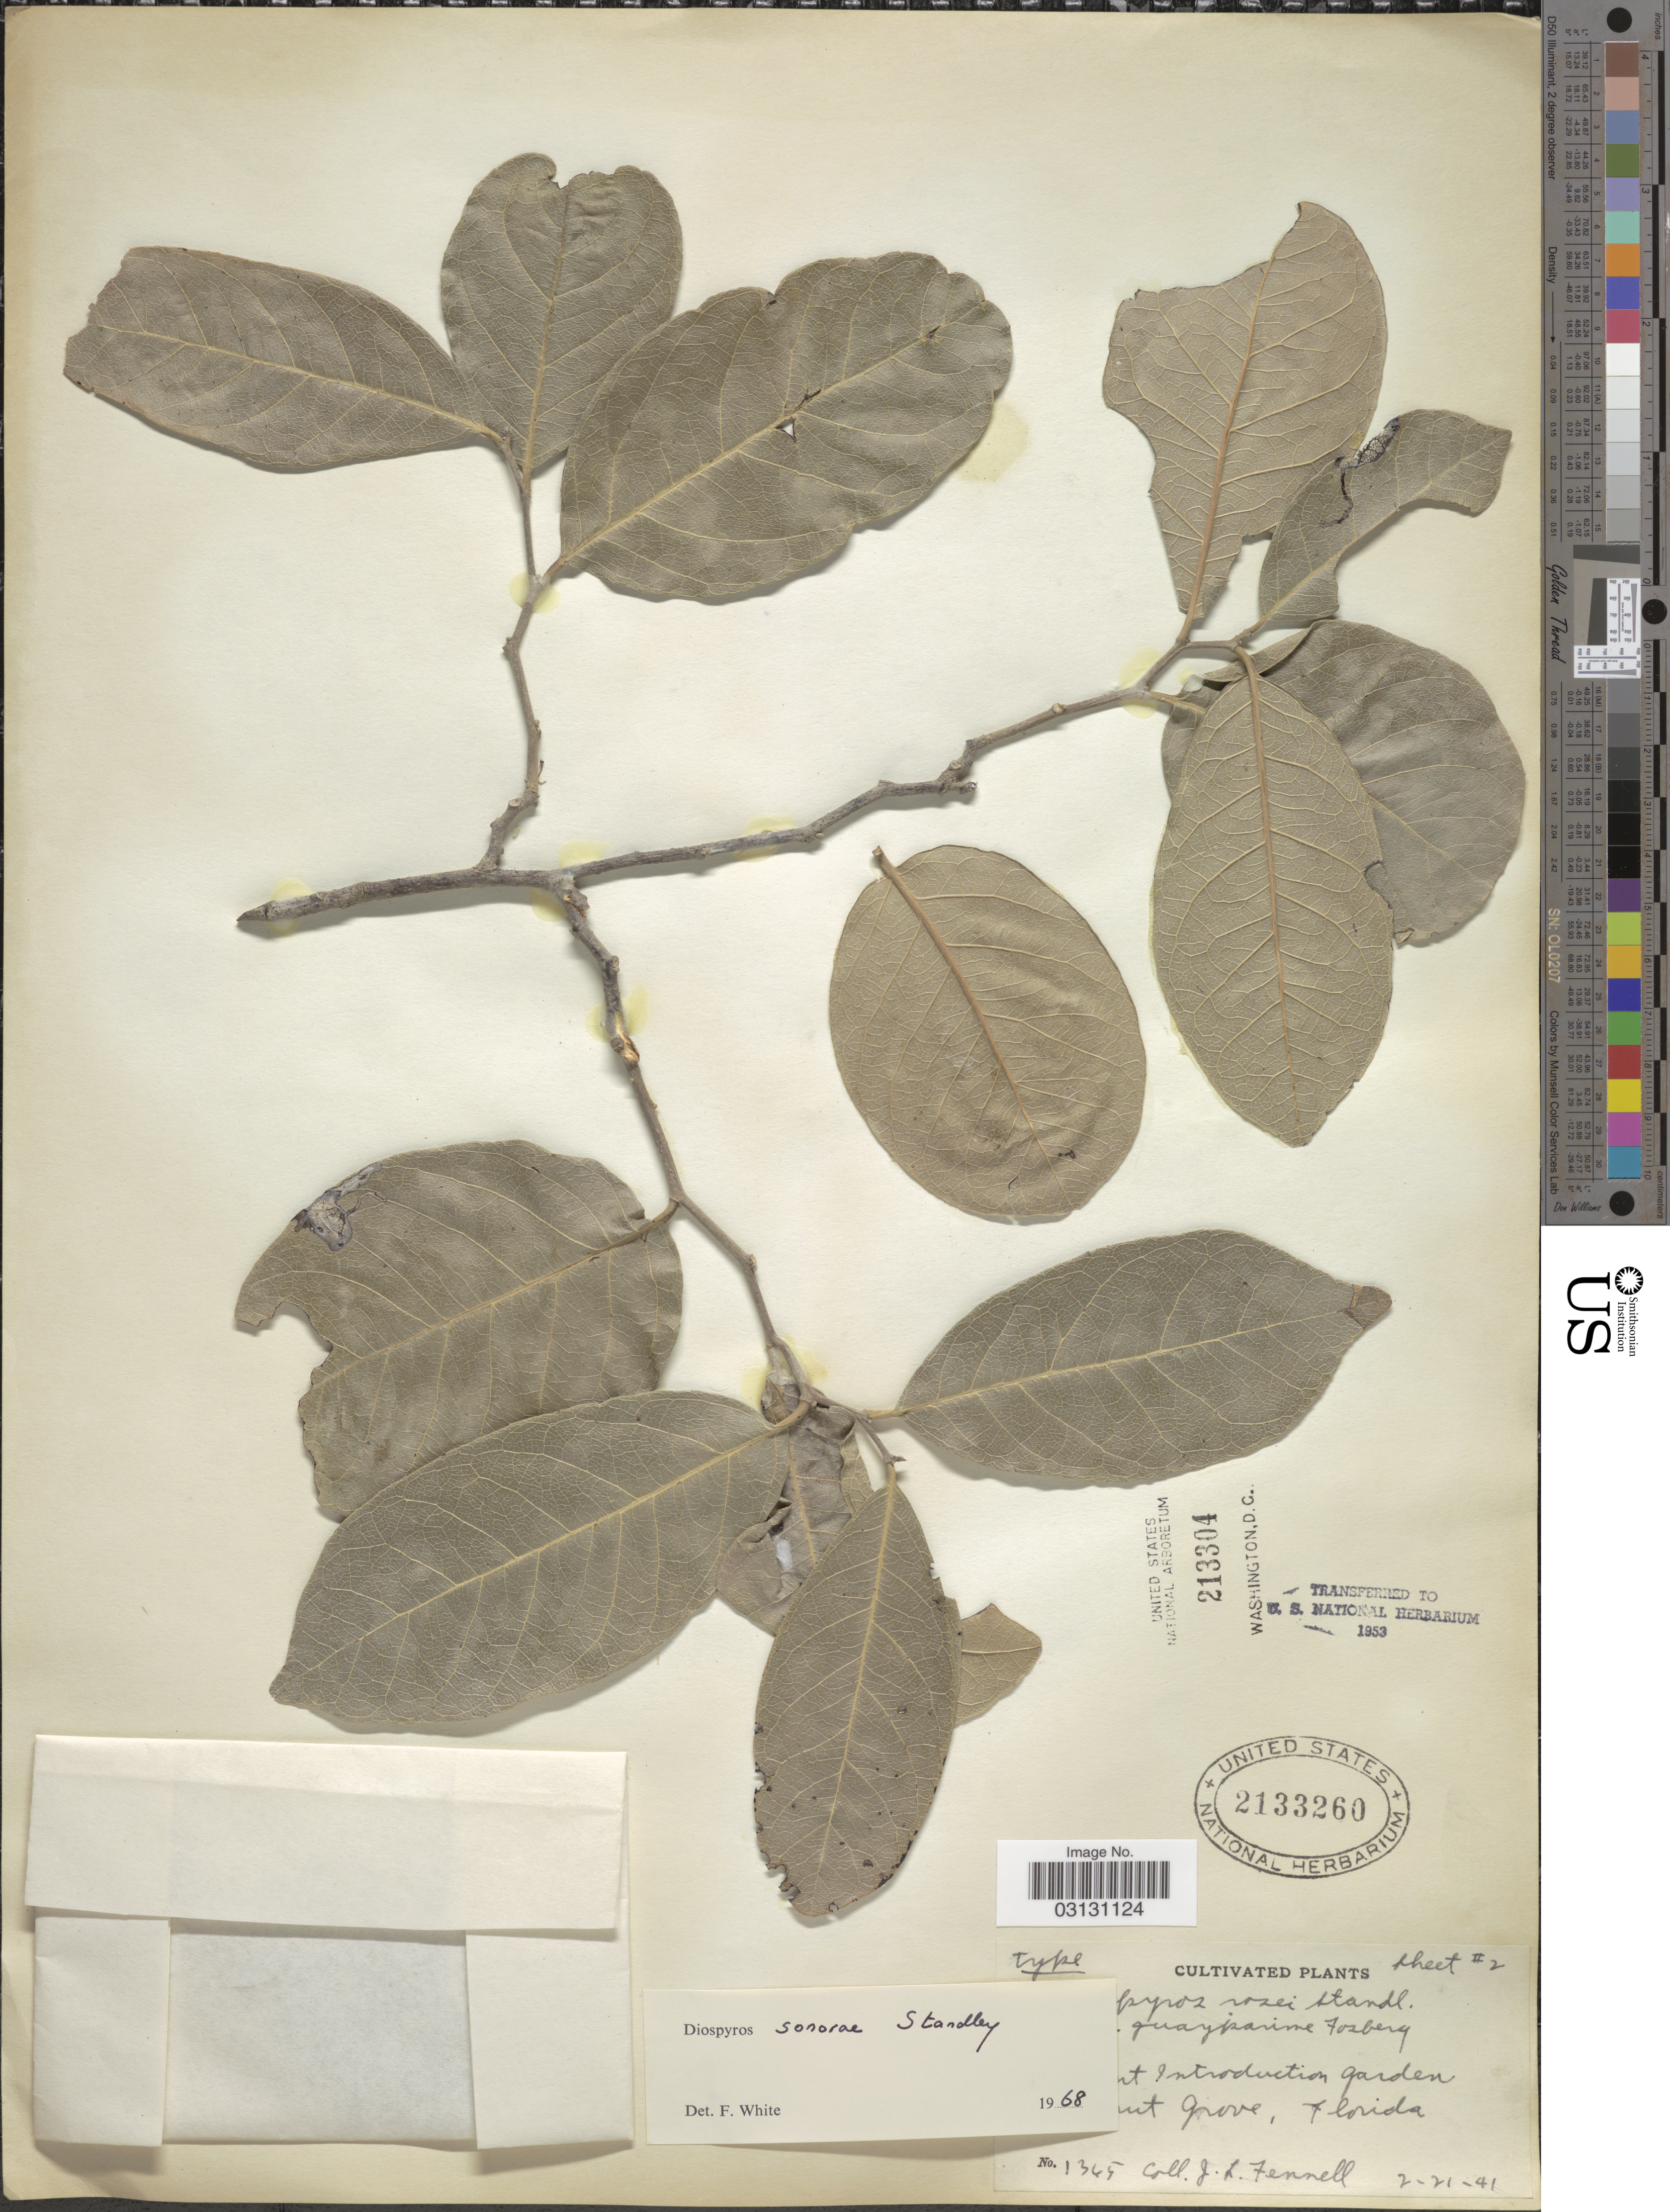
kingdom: Plantae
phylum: Tracheophyta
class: Magnoliopsida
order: Ericales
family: Ebenaceae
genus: Diospyros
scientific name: Diospyros sonorae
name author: Standl.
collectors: J. L. Fennell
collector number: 1345*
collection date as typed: Transcribed d/m/y: 21/2/41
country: United States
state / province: Florida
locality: [illegible text]nt Introduction garden [illegible text]mt Grove.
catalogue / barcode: US 2133260